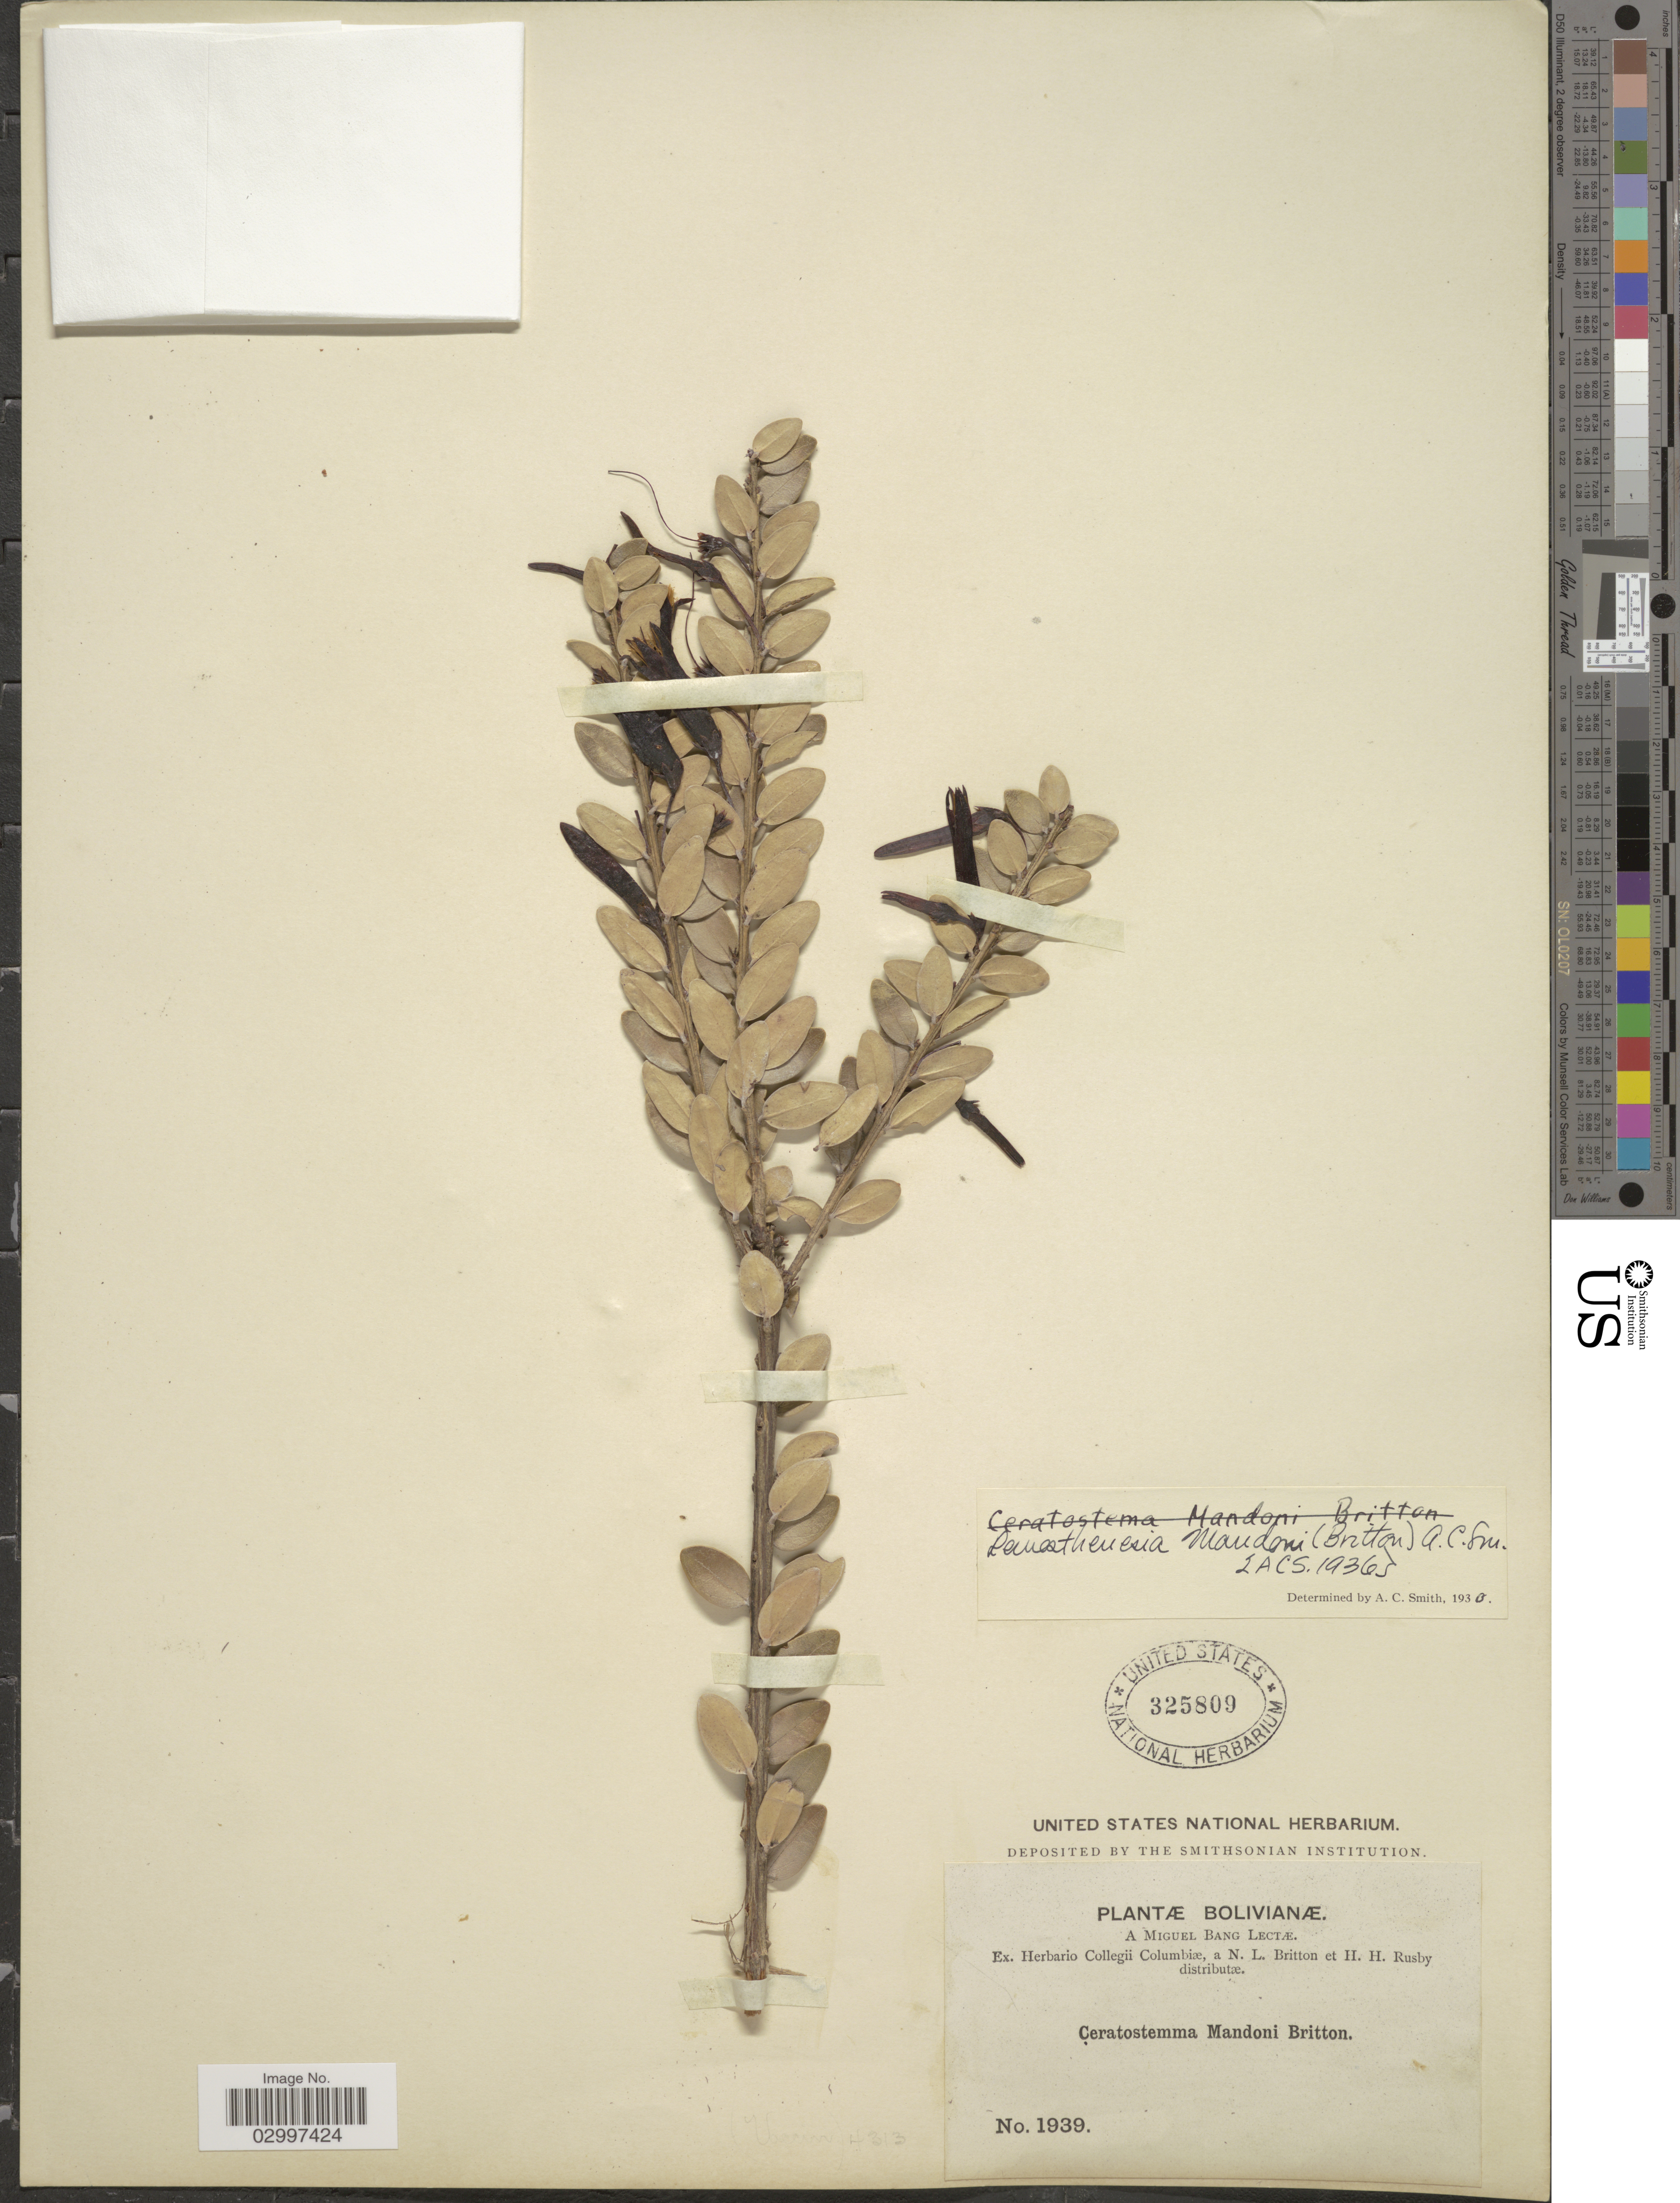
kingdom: Plantae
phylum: Tracheophyta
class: Magnoliopsida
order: Ericales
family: Ericaceae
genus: Demosthenesia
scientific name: Demosthenesia mandoni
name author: (Britton) A.C. Sm.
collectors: M. Bang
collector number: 1939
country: Bolivia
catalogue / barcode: US 325809